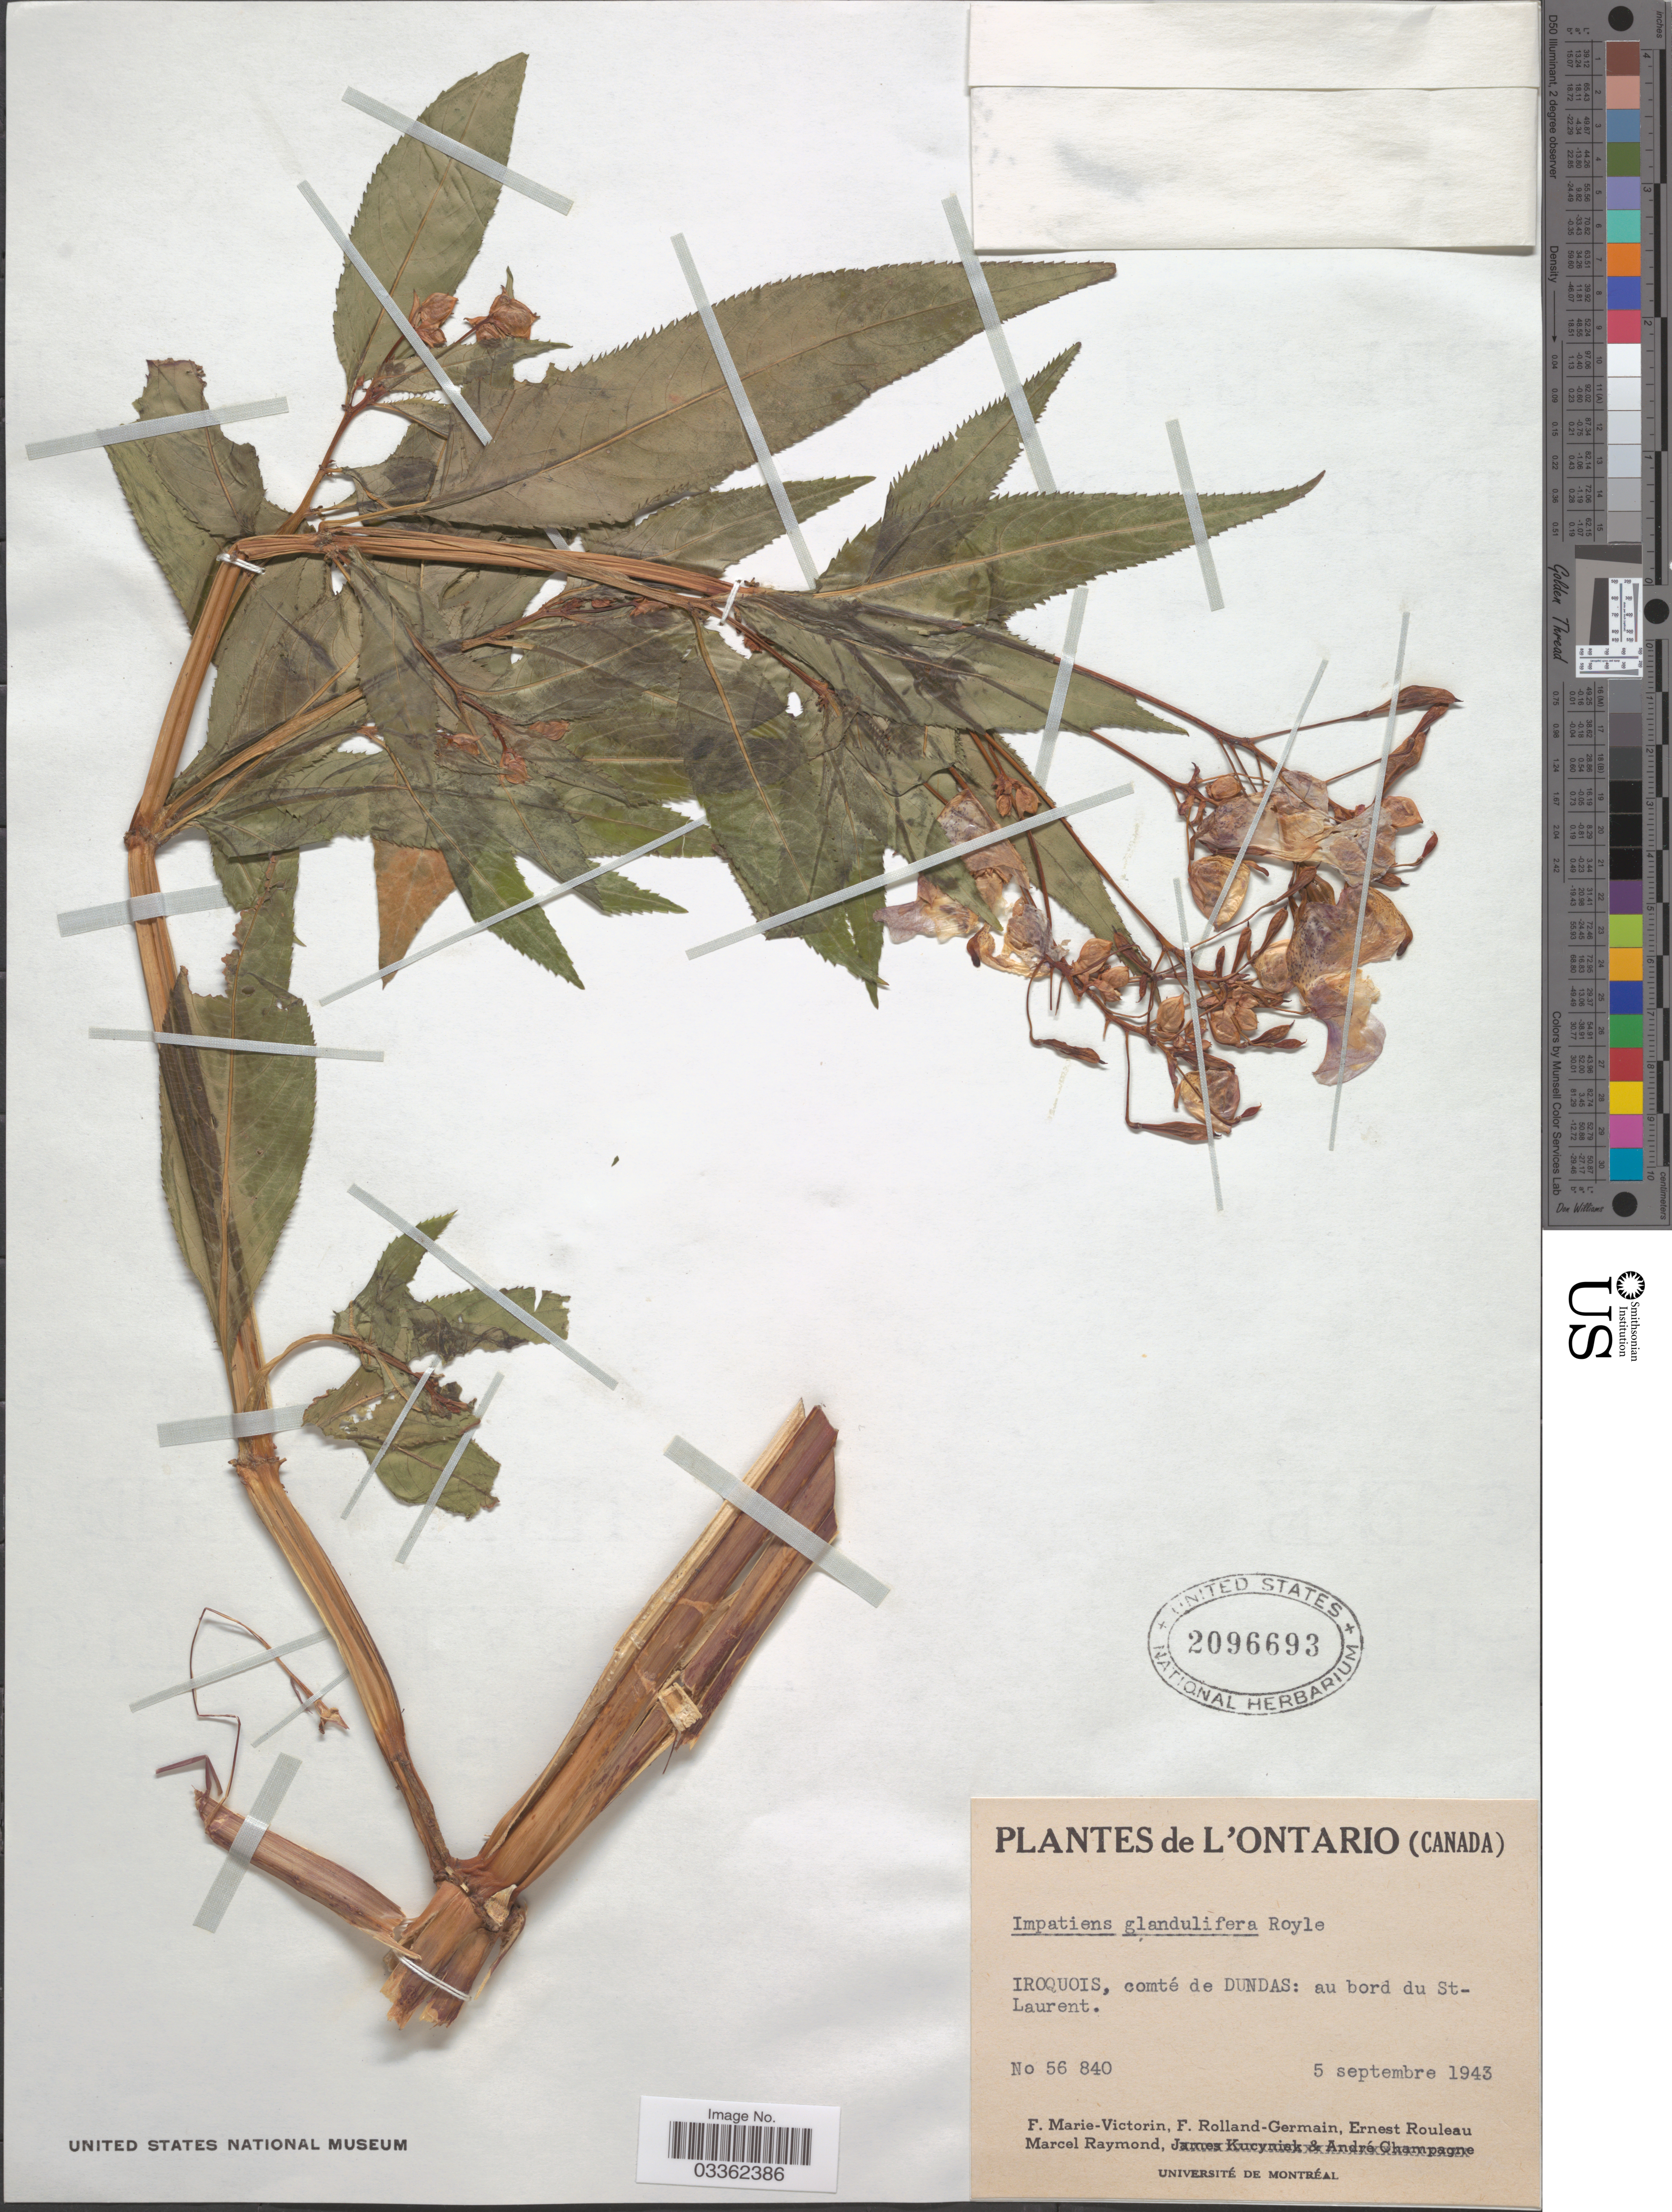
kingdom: Plantae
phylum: Tracheophyta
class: Magnoliopsida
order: Ericales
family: Balsaminaceae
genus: Impatiens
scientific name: Impatiens glandulifera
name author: Royle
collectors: F. Marie-Victorin, Rolland-Germain, E. Rouleau & M. Raymond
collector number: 56840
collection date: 1943-09-05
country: Canada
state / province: Ontario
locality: Iroquois, comté de Dundas: au bord du St-Laurent.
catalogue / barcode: US 2096693